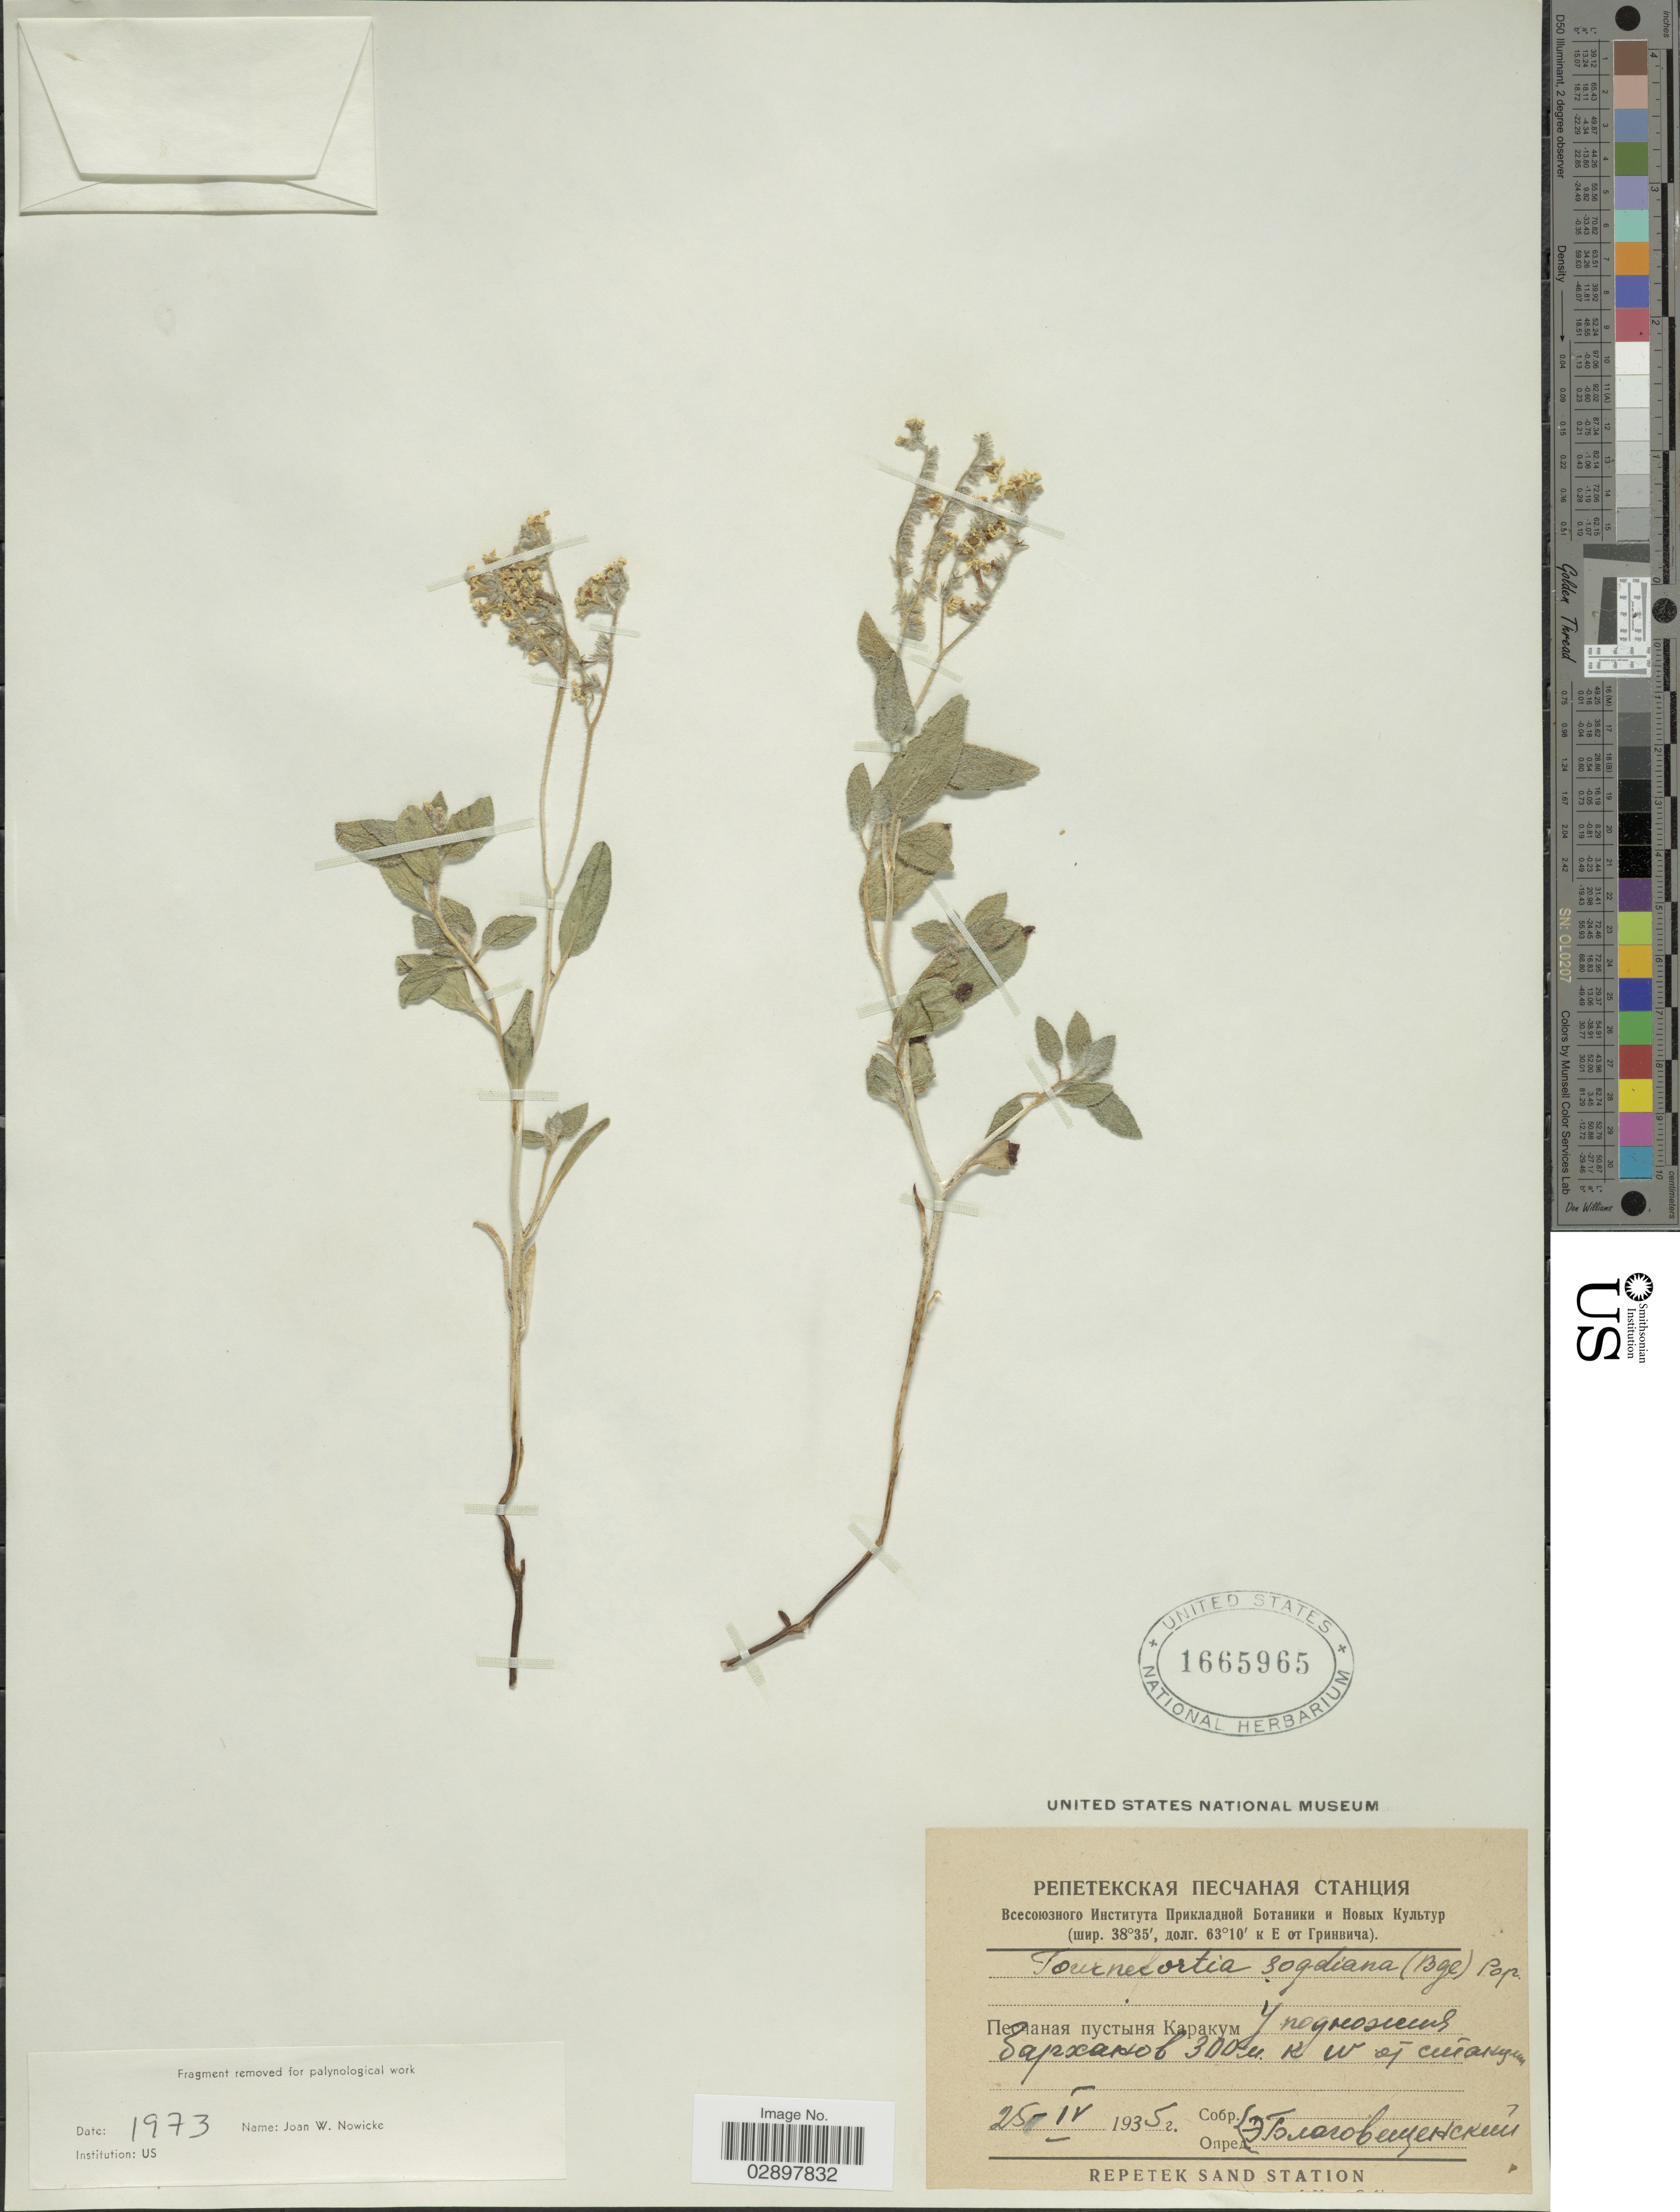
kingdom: Plantae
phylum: Tracheophyta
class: Magnoliopsida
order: Boraginales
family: Heliotropiaceae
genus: Tournefortia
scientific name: Tournefortia sogdiana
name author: Popov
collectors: E. Blagovechensky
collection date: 1935-07-25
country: Turkmenistan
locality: Karakum Desert, 300 m W of Repetek Station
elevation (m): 300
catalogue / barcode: US 1665965